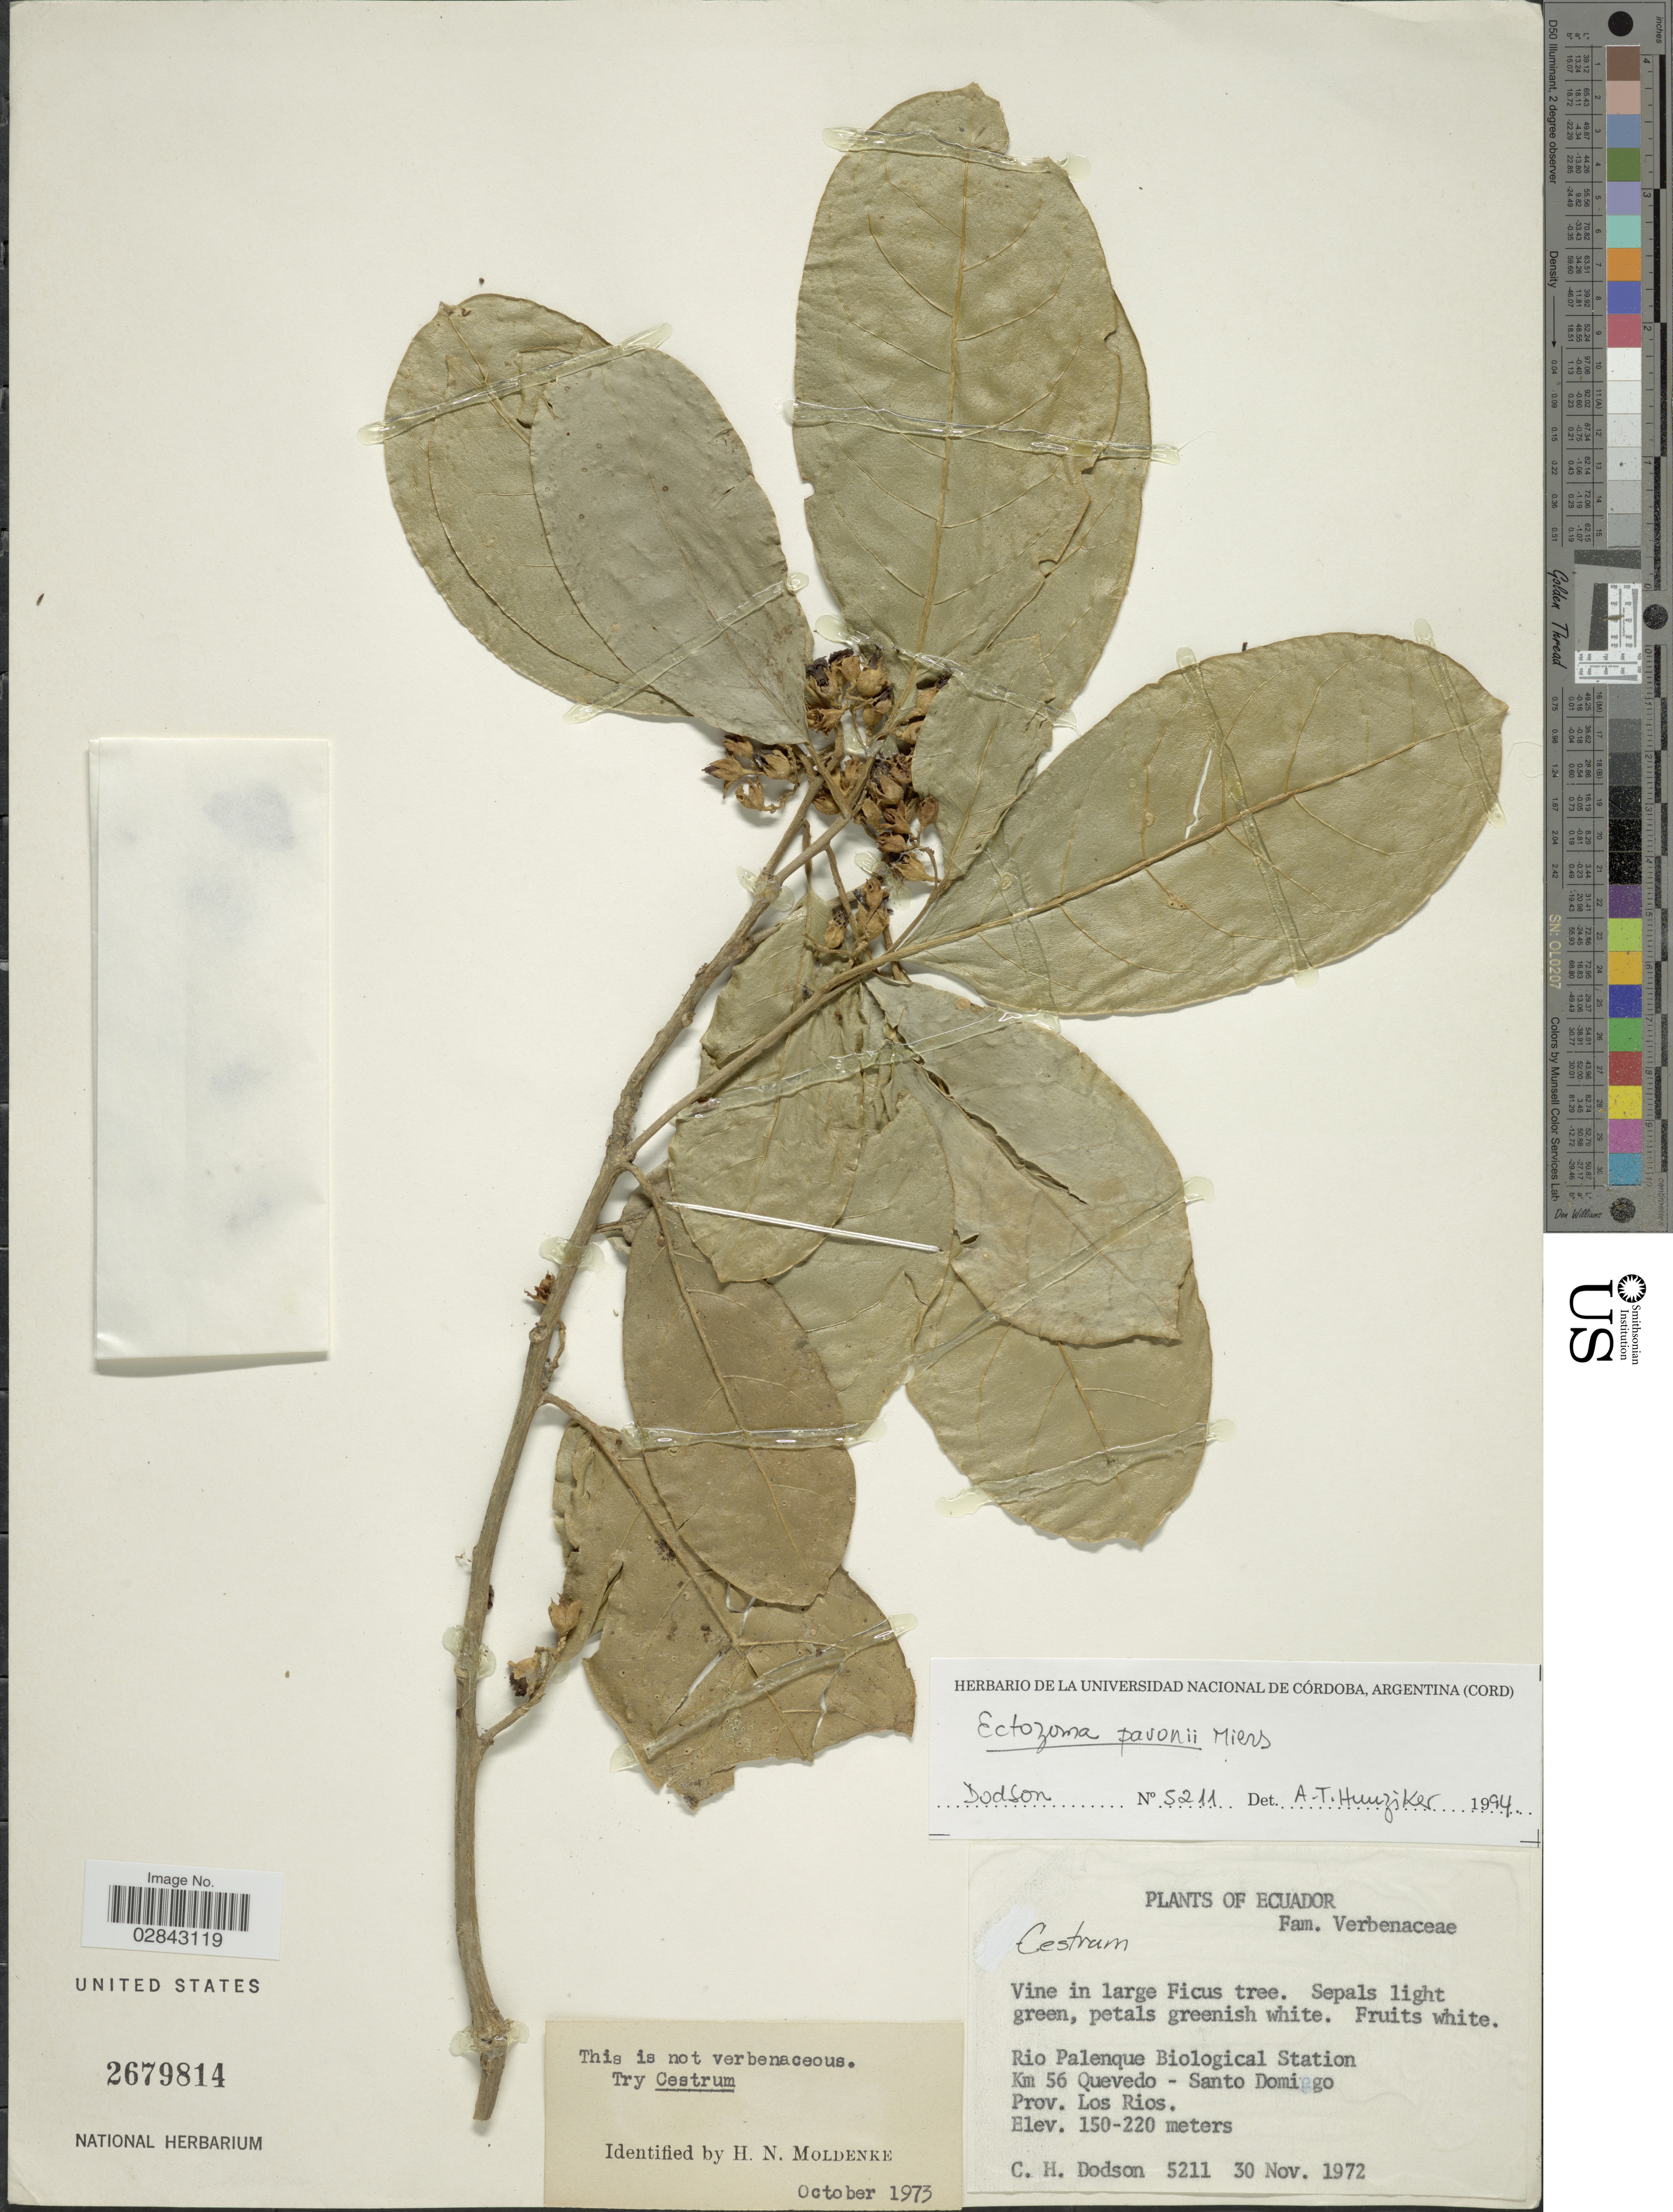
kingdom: Plantae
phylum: Tracheophyta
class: Magnoliopsida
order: Solanales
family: Solanaceae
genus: Juanulloa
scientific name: Juanulloa pavonii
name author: (Miers) Benth. & Hook.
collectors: C. H. Dodson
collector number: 5211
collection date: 1972-11-30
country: Ecuador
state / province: Los Ríos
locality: Rio Palenque Biological Station. Km 56 Quevedo-Santo Domingo.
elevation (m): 150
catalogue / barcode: US 2679814